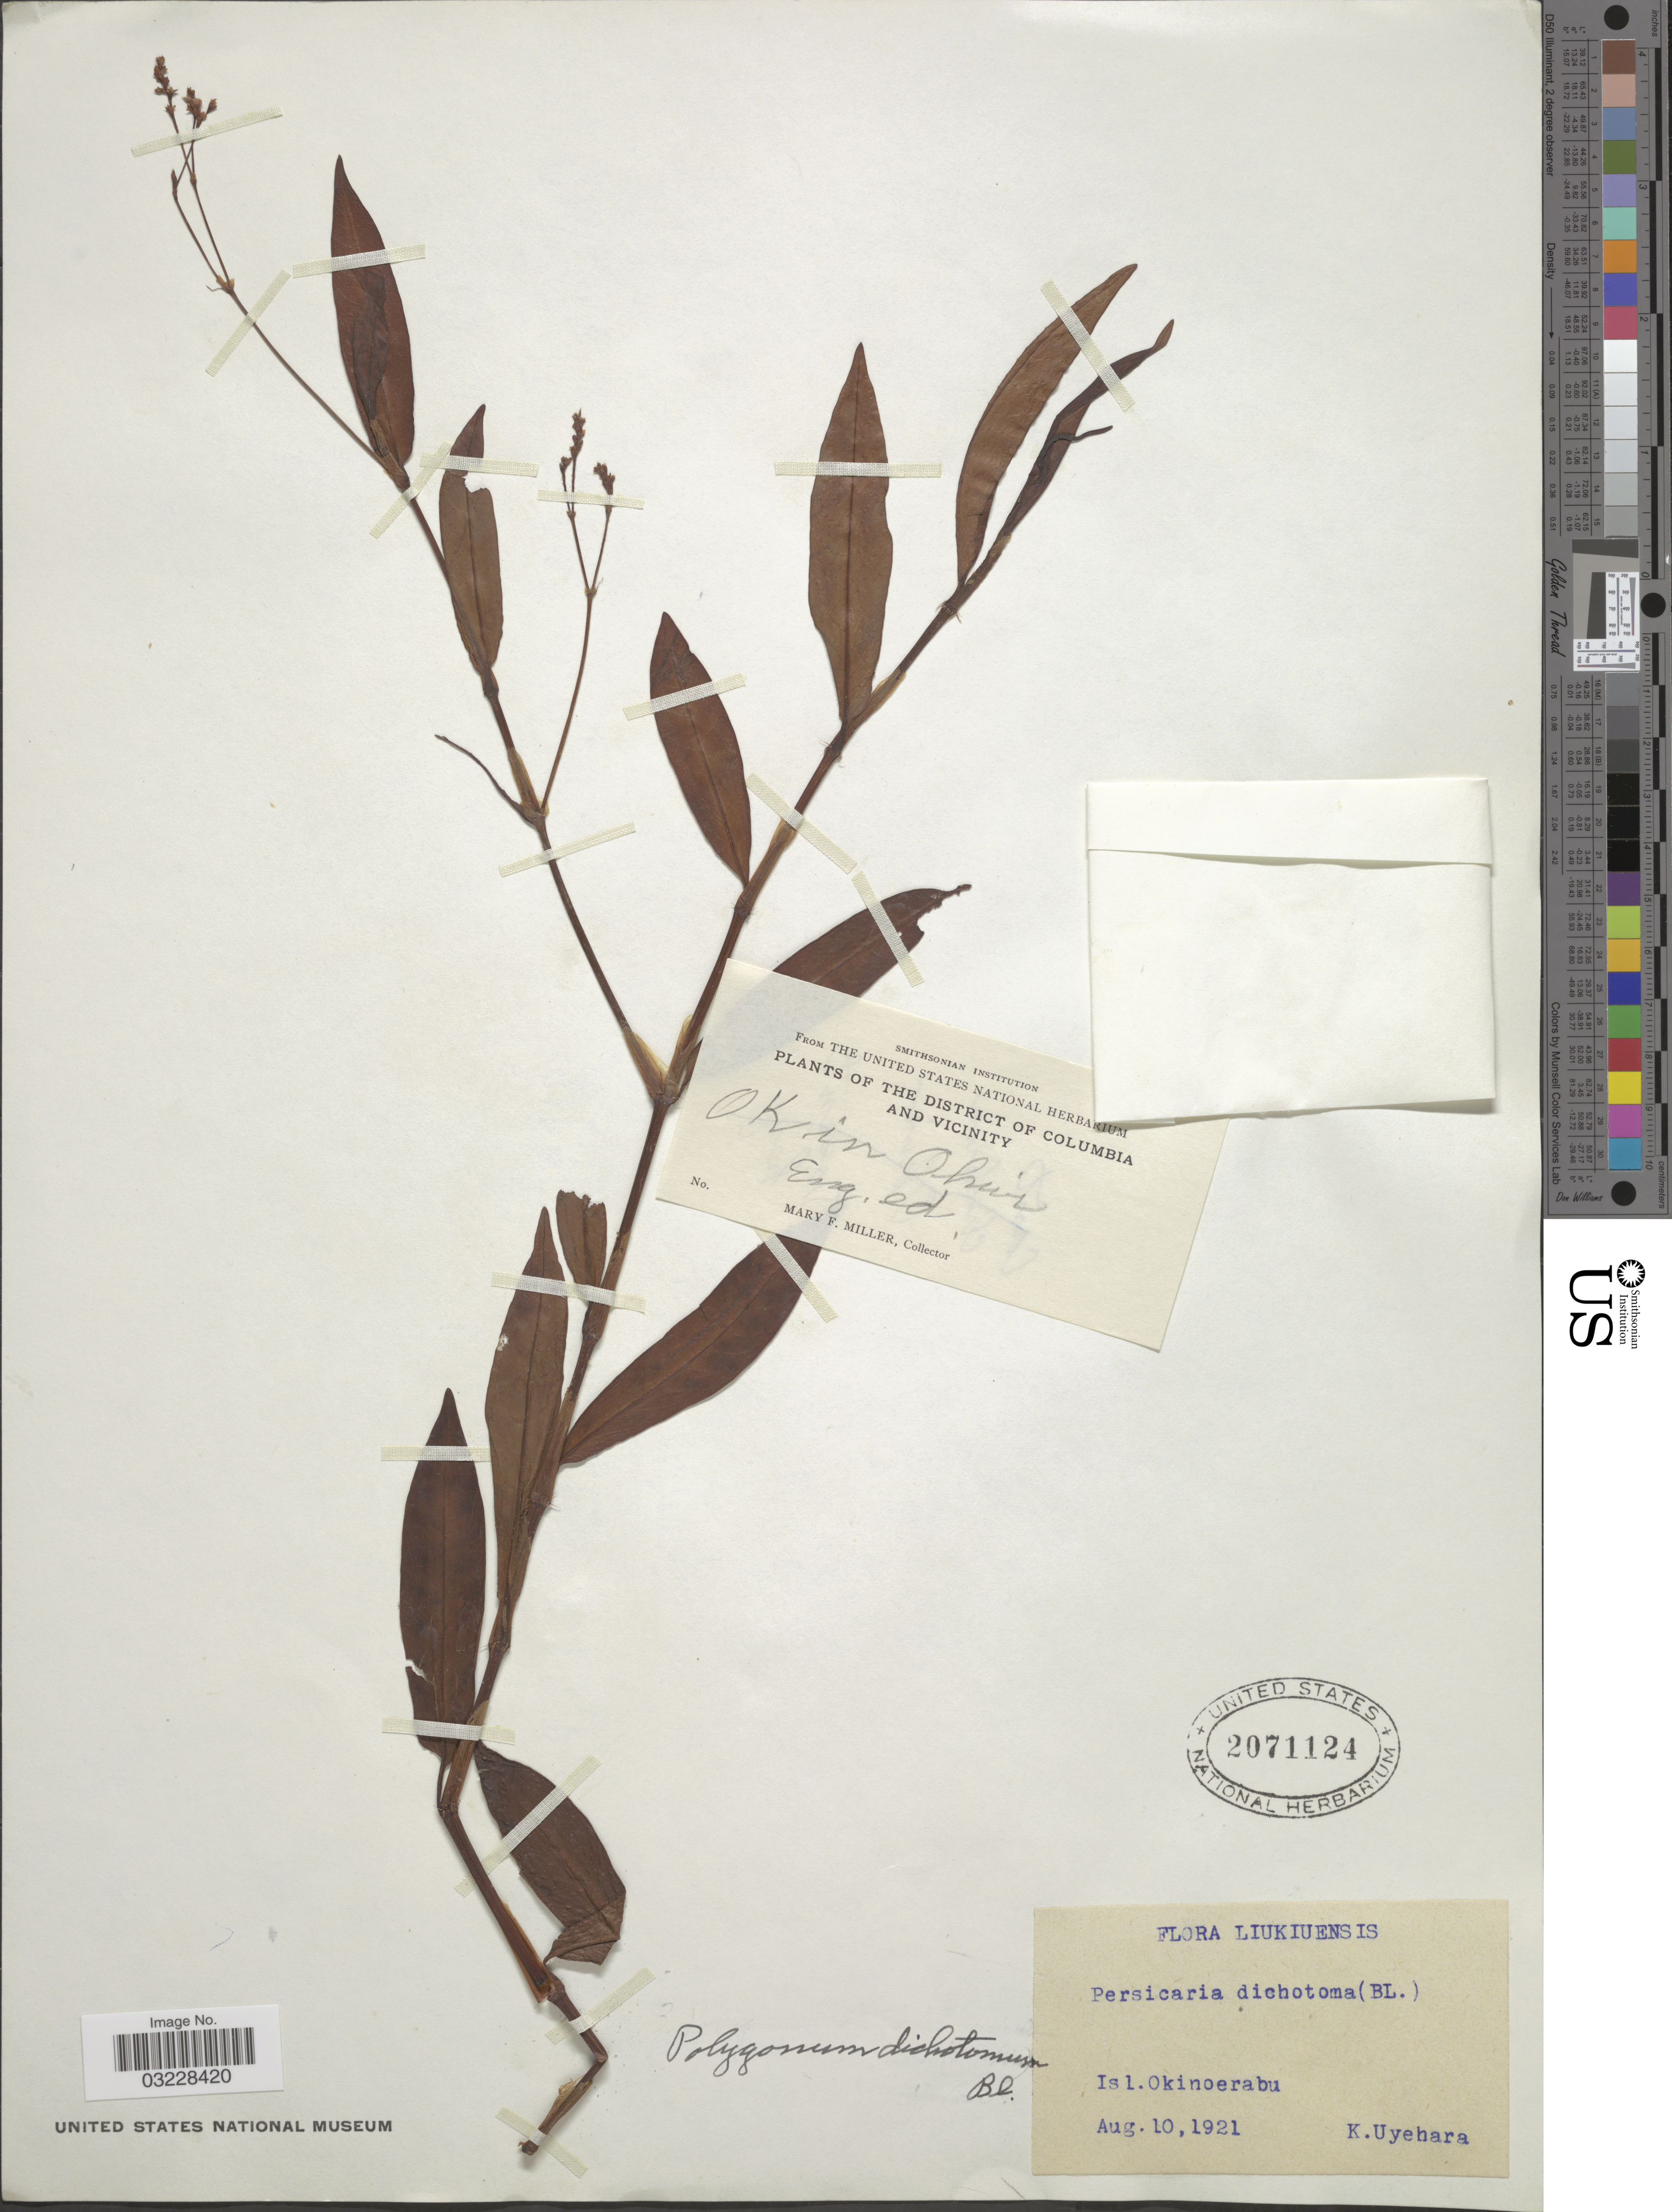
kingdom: Plantae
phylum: Tracheophyta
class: Magnoliopsida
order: Caryophyllales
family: Polygonaceae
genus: Polygonum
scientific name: Polygonum dichotomum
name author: Blume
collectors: K. Uyehara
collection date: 1921-08-10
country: Japan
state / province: Okinawa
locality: Liukiuensis. Isl. Okinoerabu.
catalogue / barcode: US 2071124-2